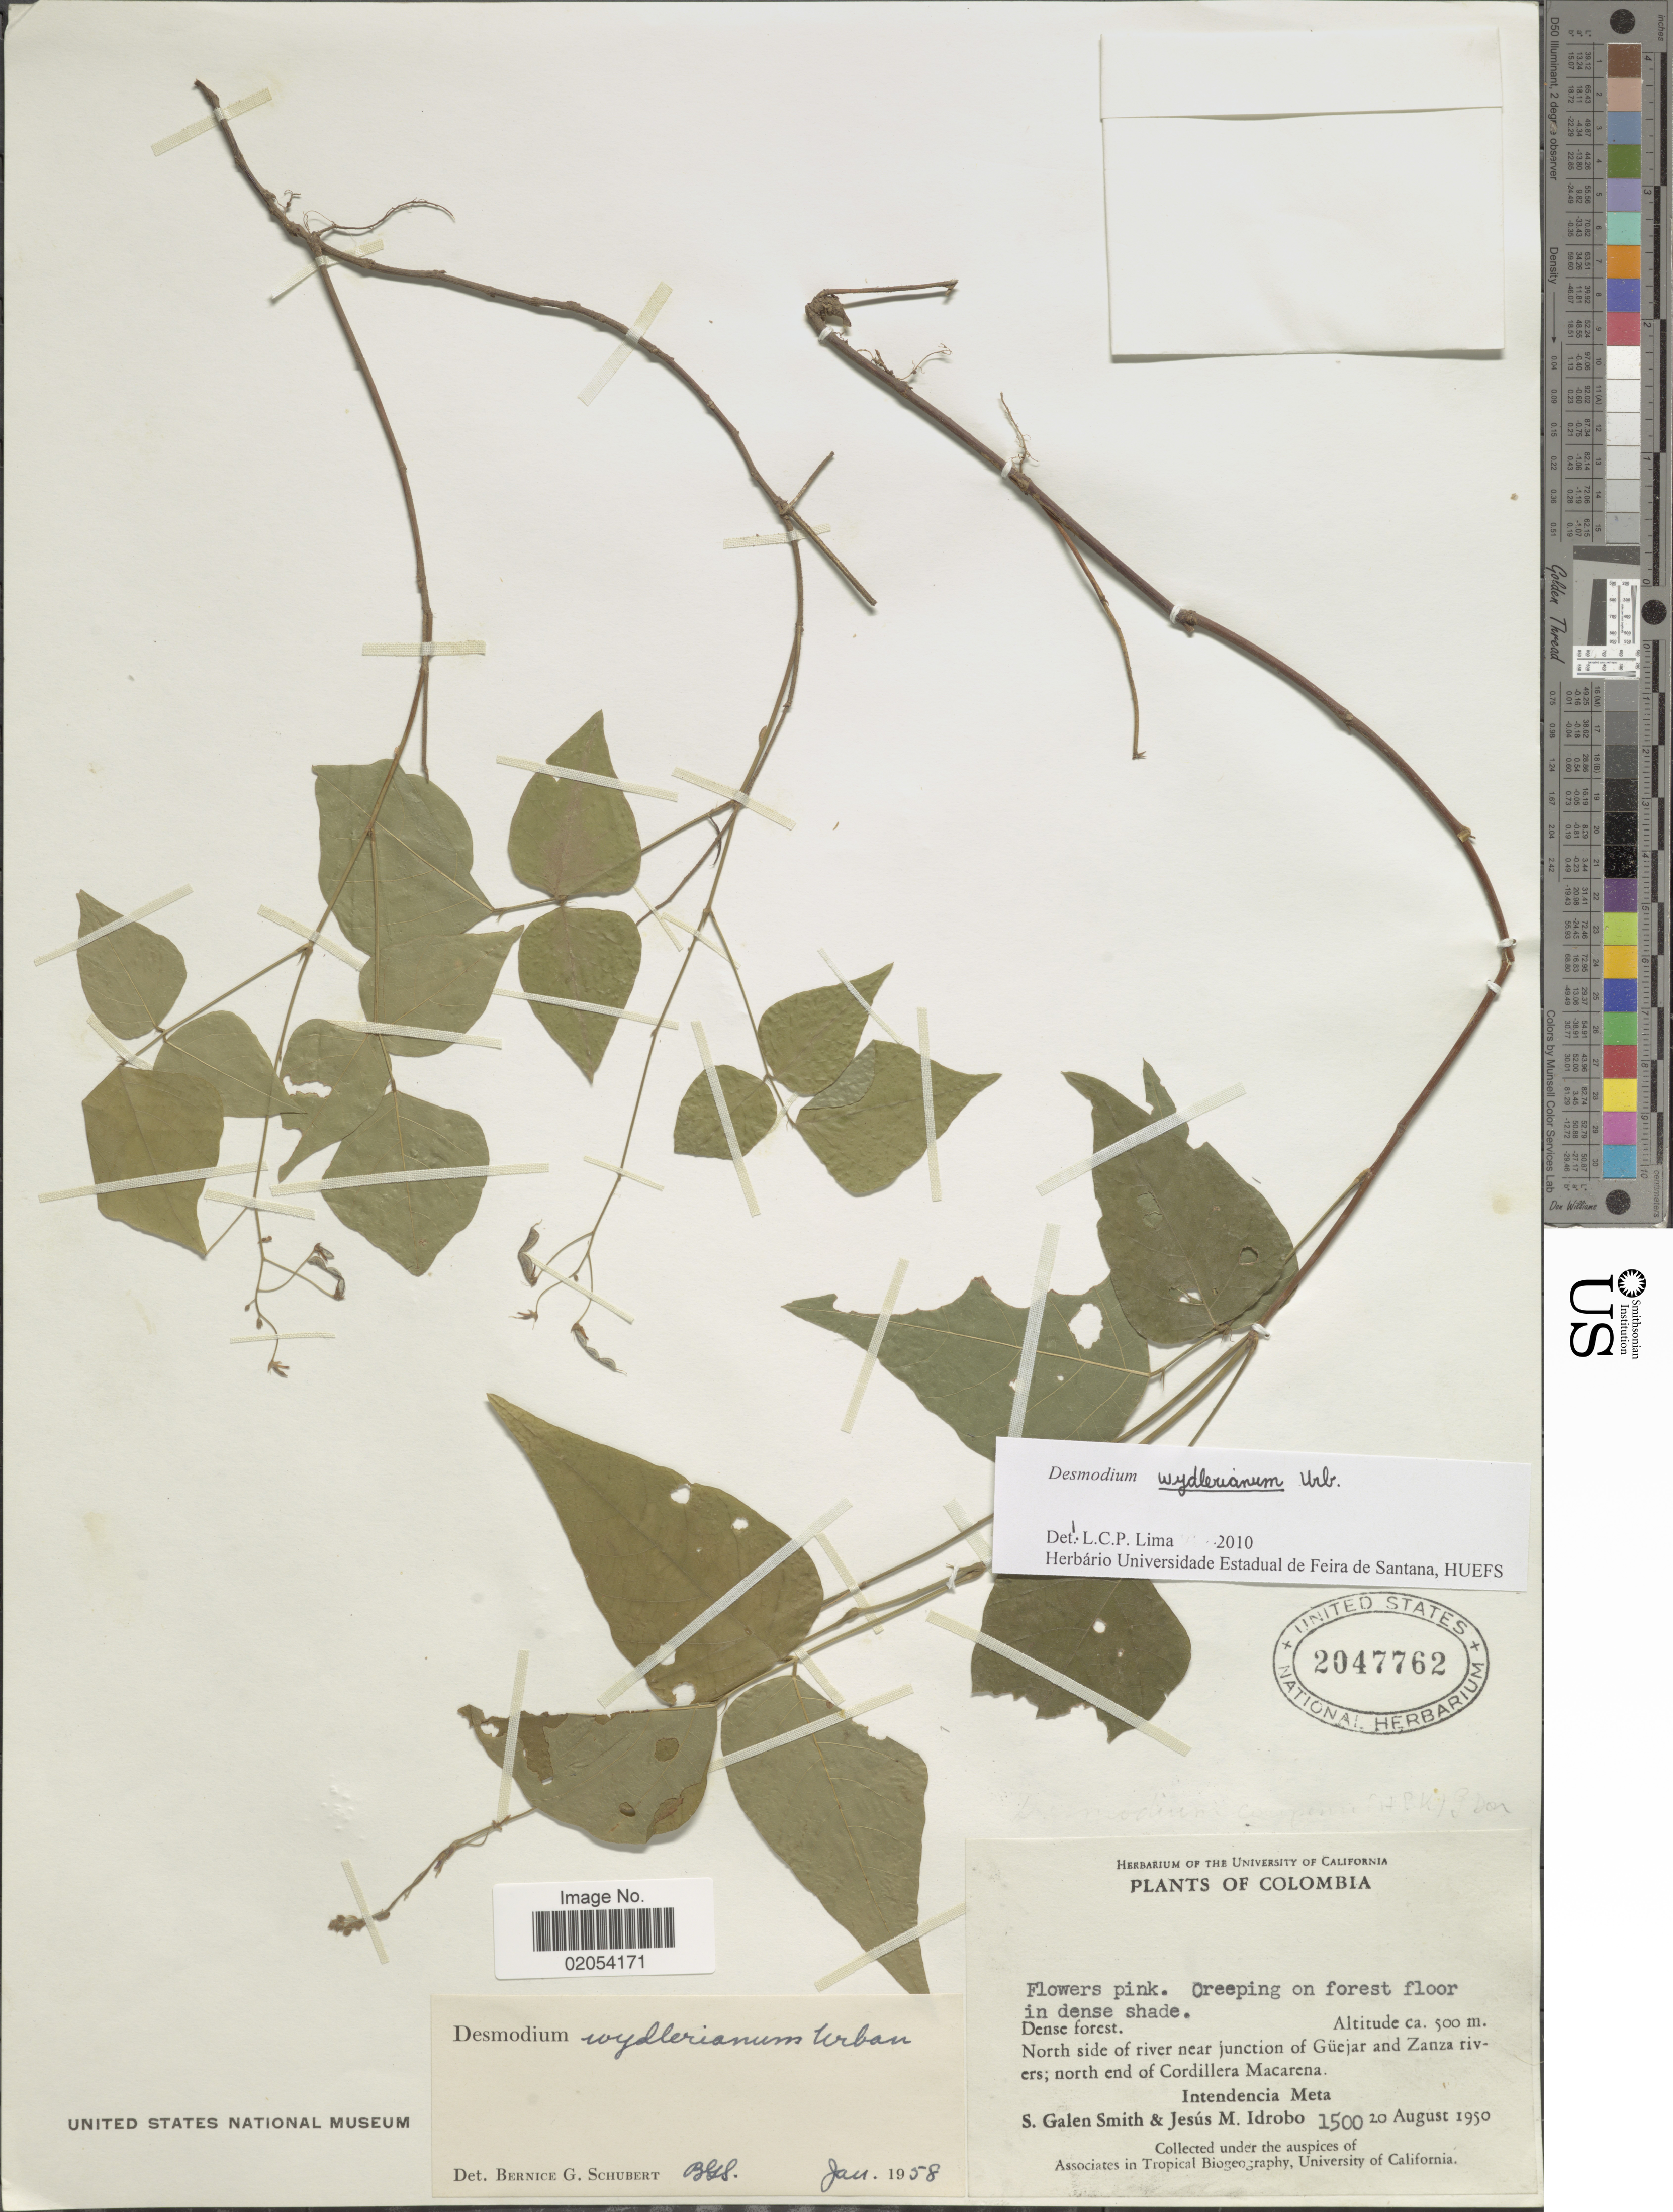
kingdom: Plantae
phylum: Tracheophyta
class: Magnoliopsida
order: Fabales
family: Fabaceae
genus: Desmodium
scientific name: Desmodium wydlerianum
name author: Urb.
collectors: S. G. Smith & J. M. Idrobo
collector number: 1500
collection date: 1950-08-20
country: Colombia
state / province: Meta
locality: North side of river junction of Guejar and Zanza rivers; north end of Cordillera Macaren, Intendencia Meta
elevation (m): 500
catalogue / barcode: US 2047762